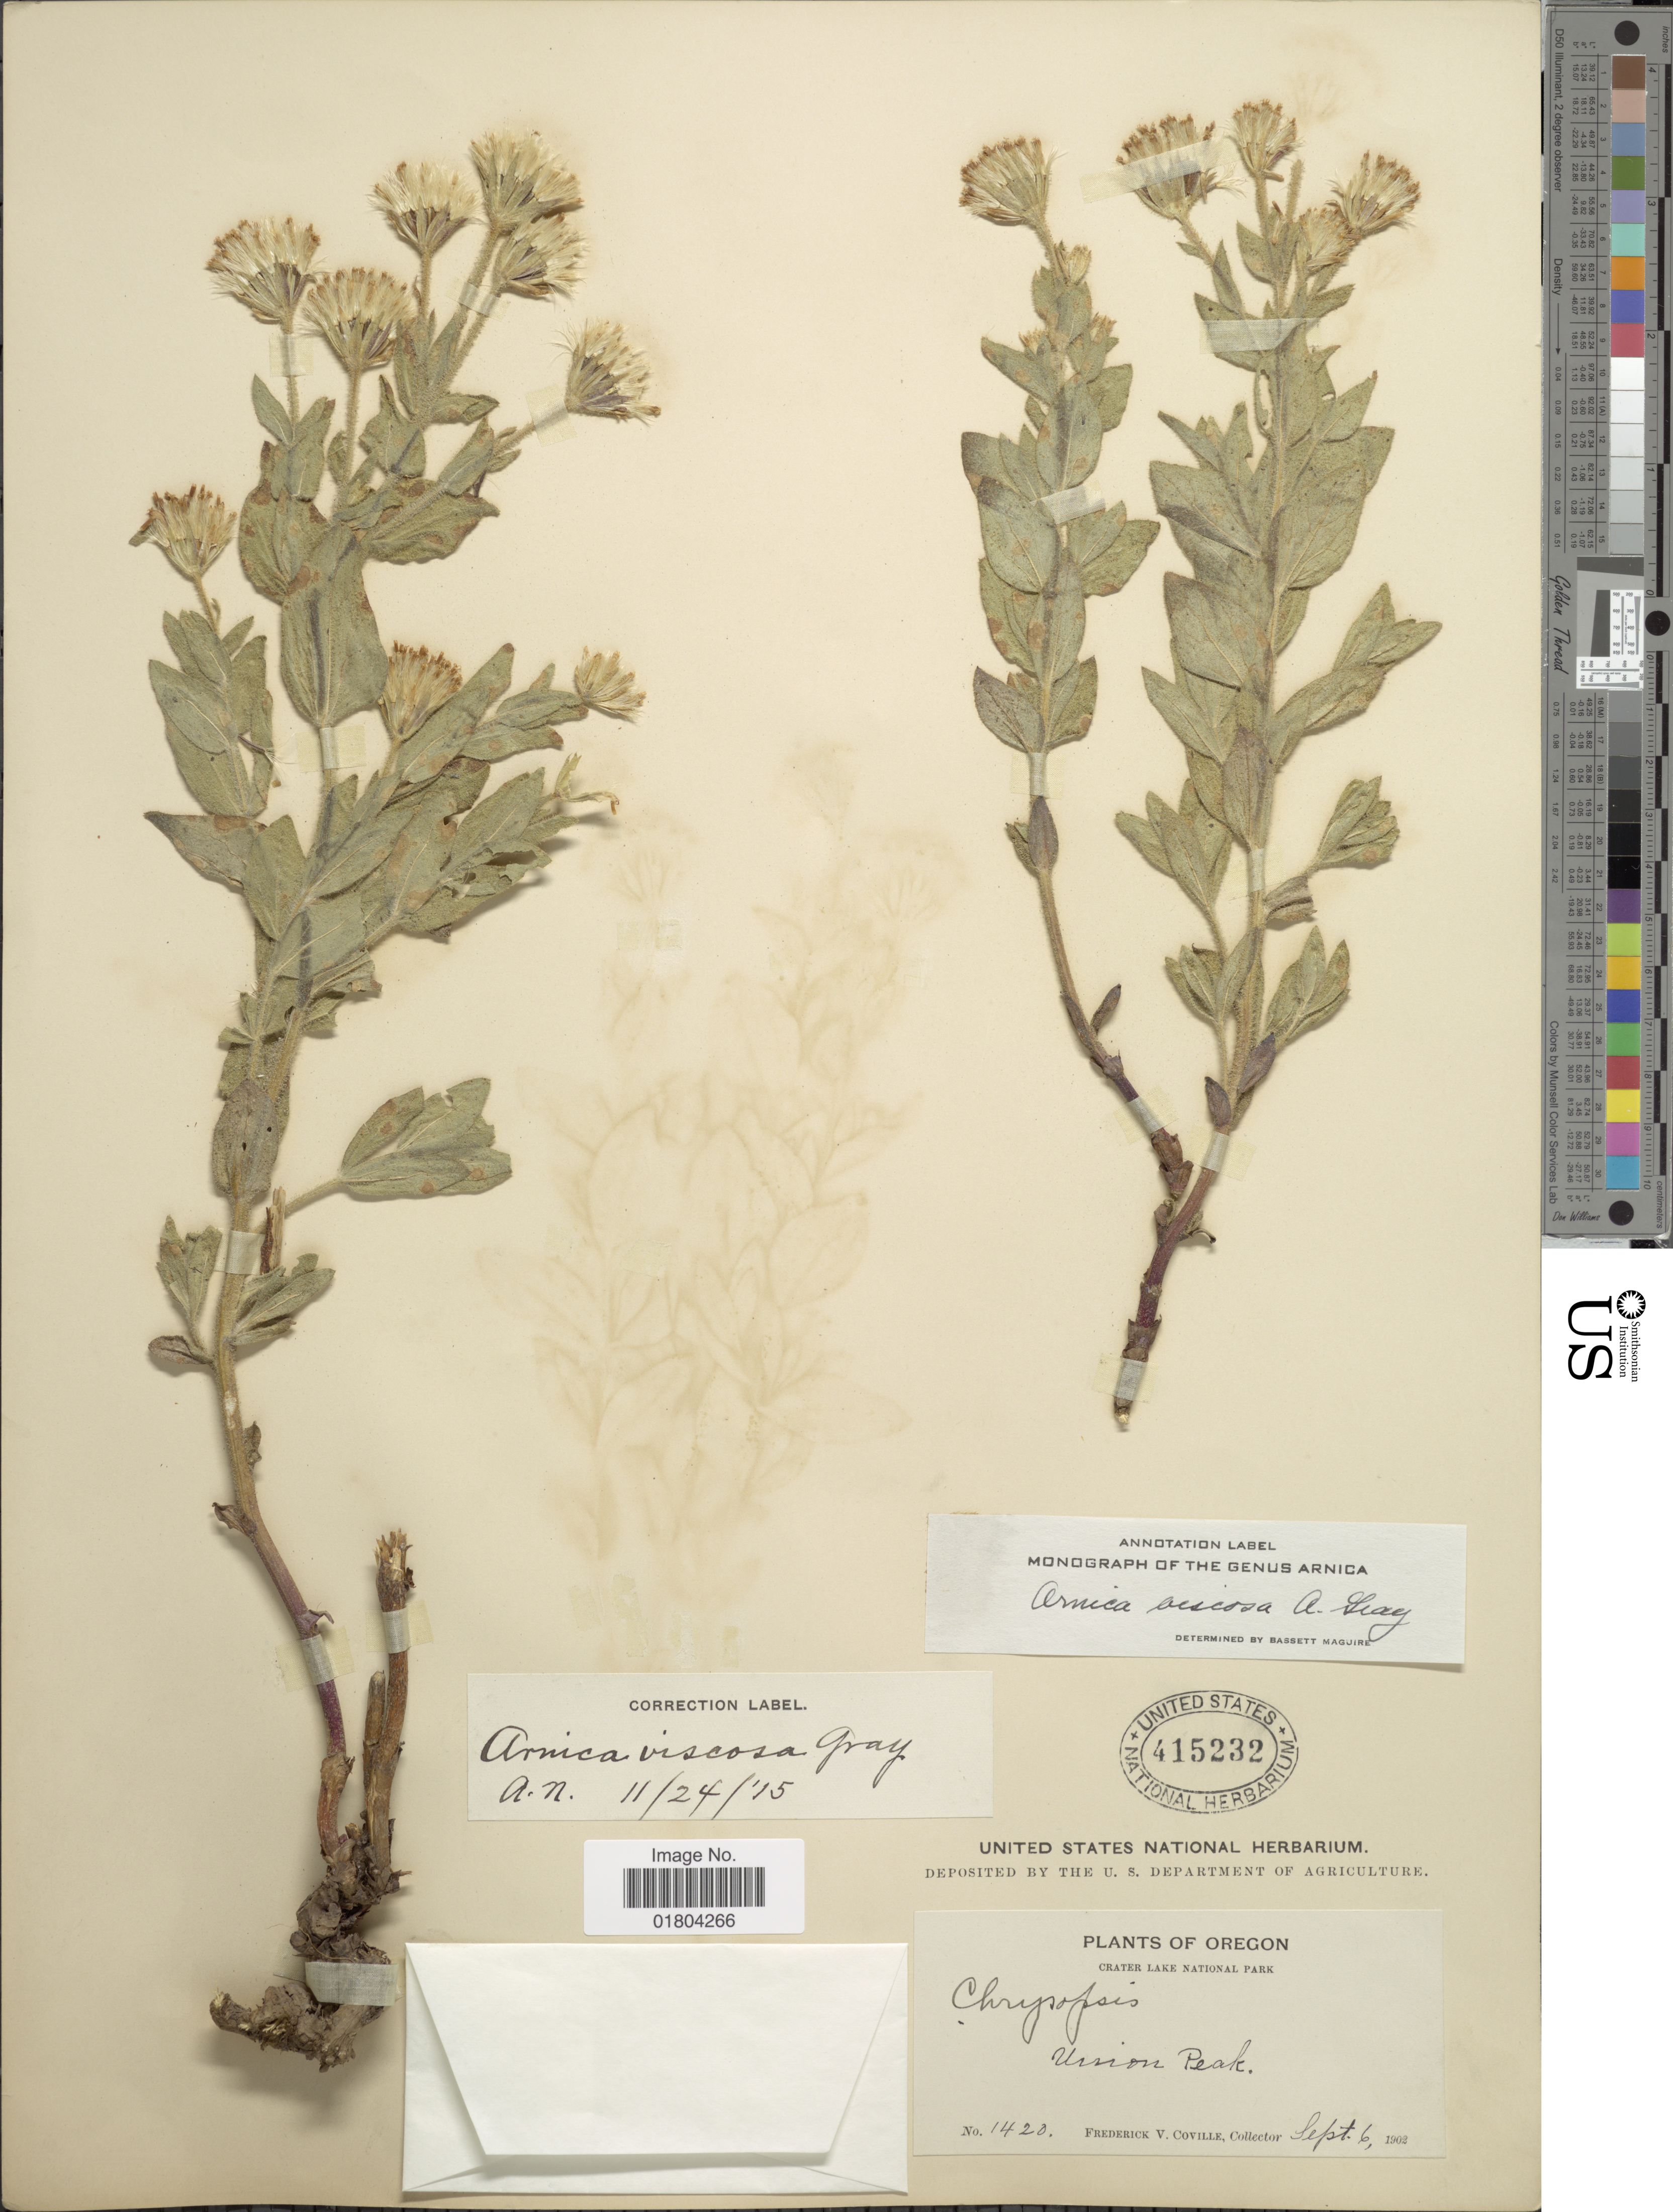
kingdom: Plantae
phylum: Tracheophyta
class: Magnoliopsida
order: Asterales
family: Asteraceae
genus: Arnica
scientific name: Arnica viscosa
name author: A. Gray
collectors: F. V. Coville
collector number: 1420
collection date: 1902-09-06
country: United States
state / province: Oregon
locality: Crater Lake National Park, Union Peak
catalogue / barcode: US 415232